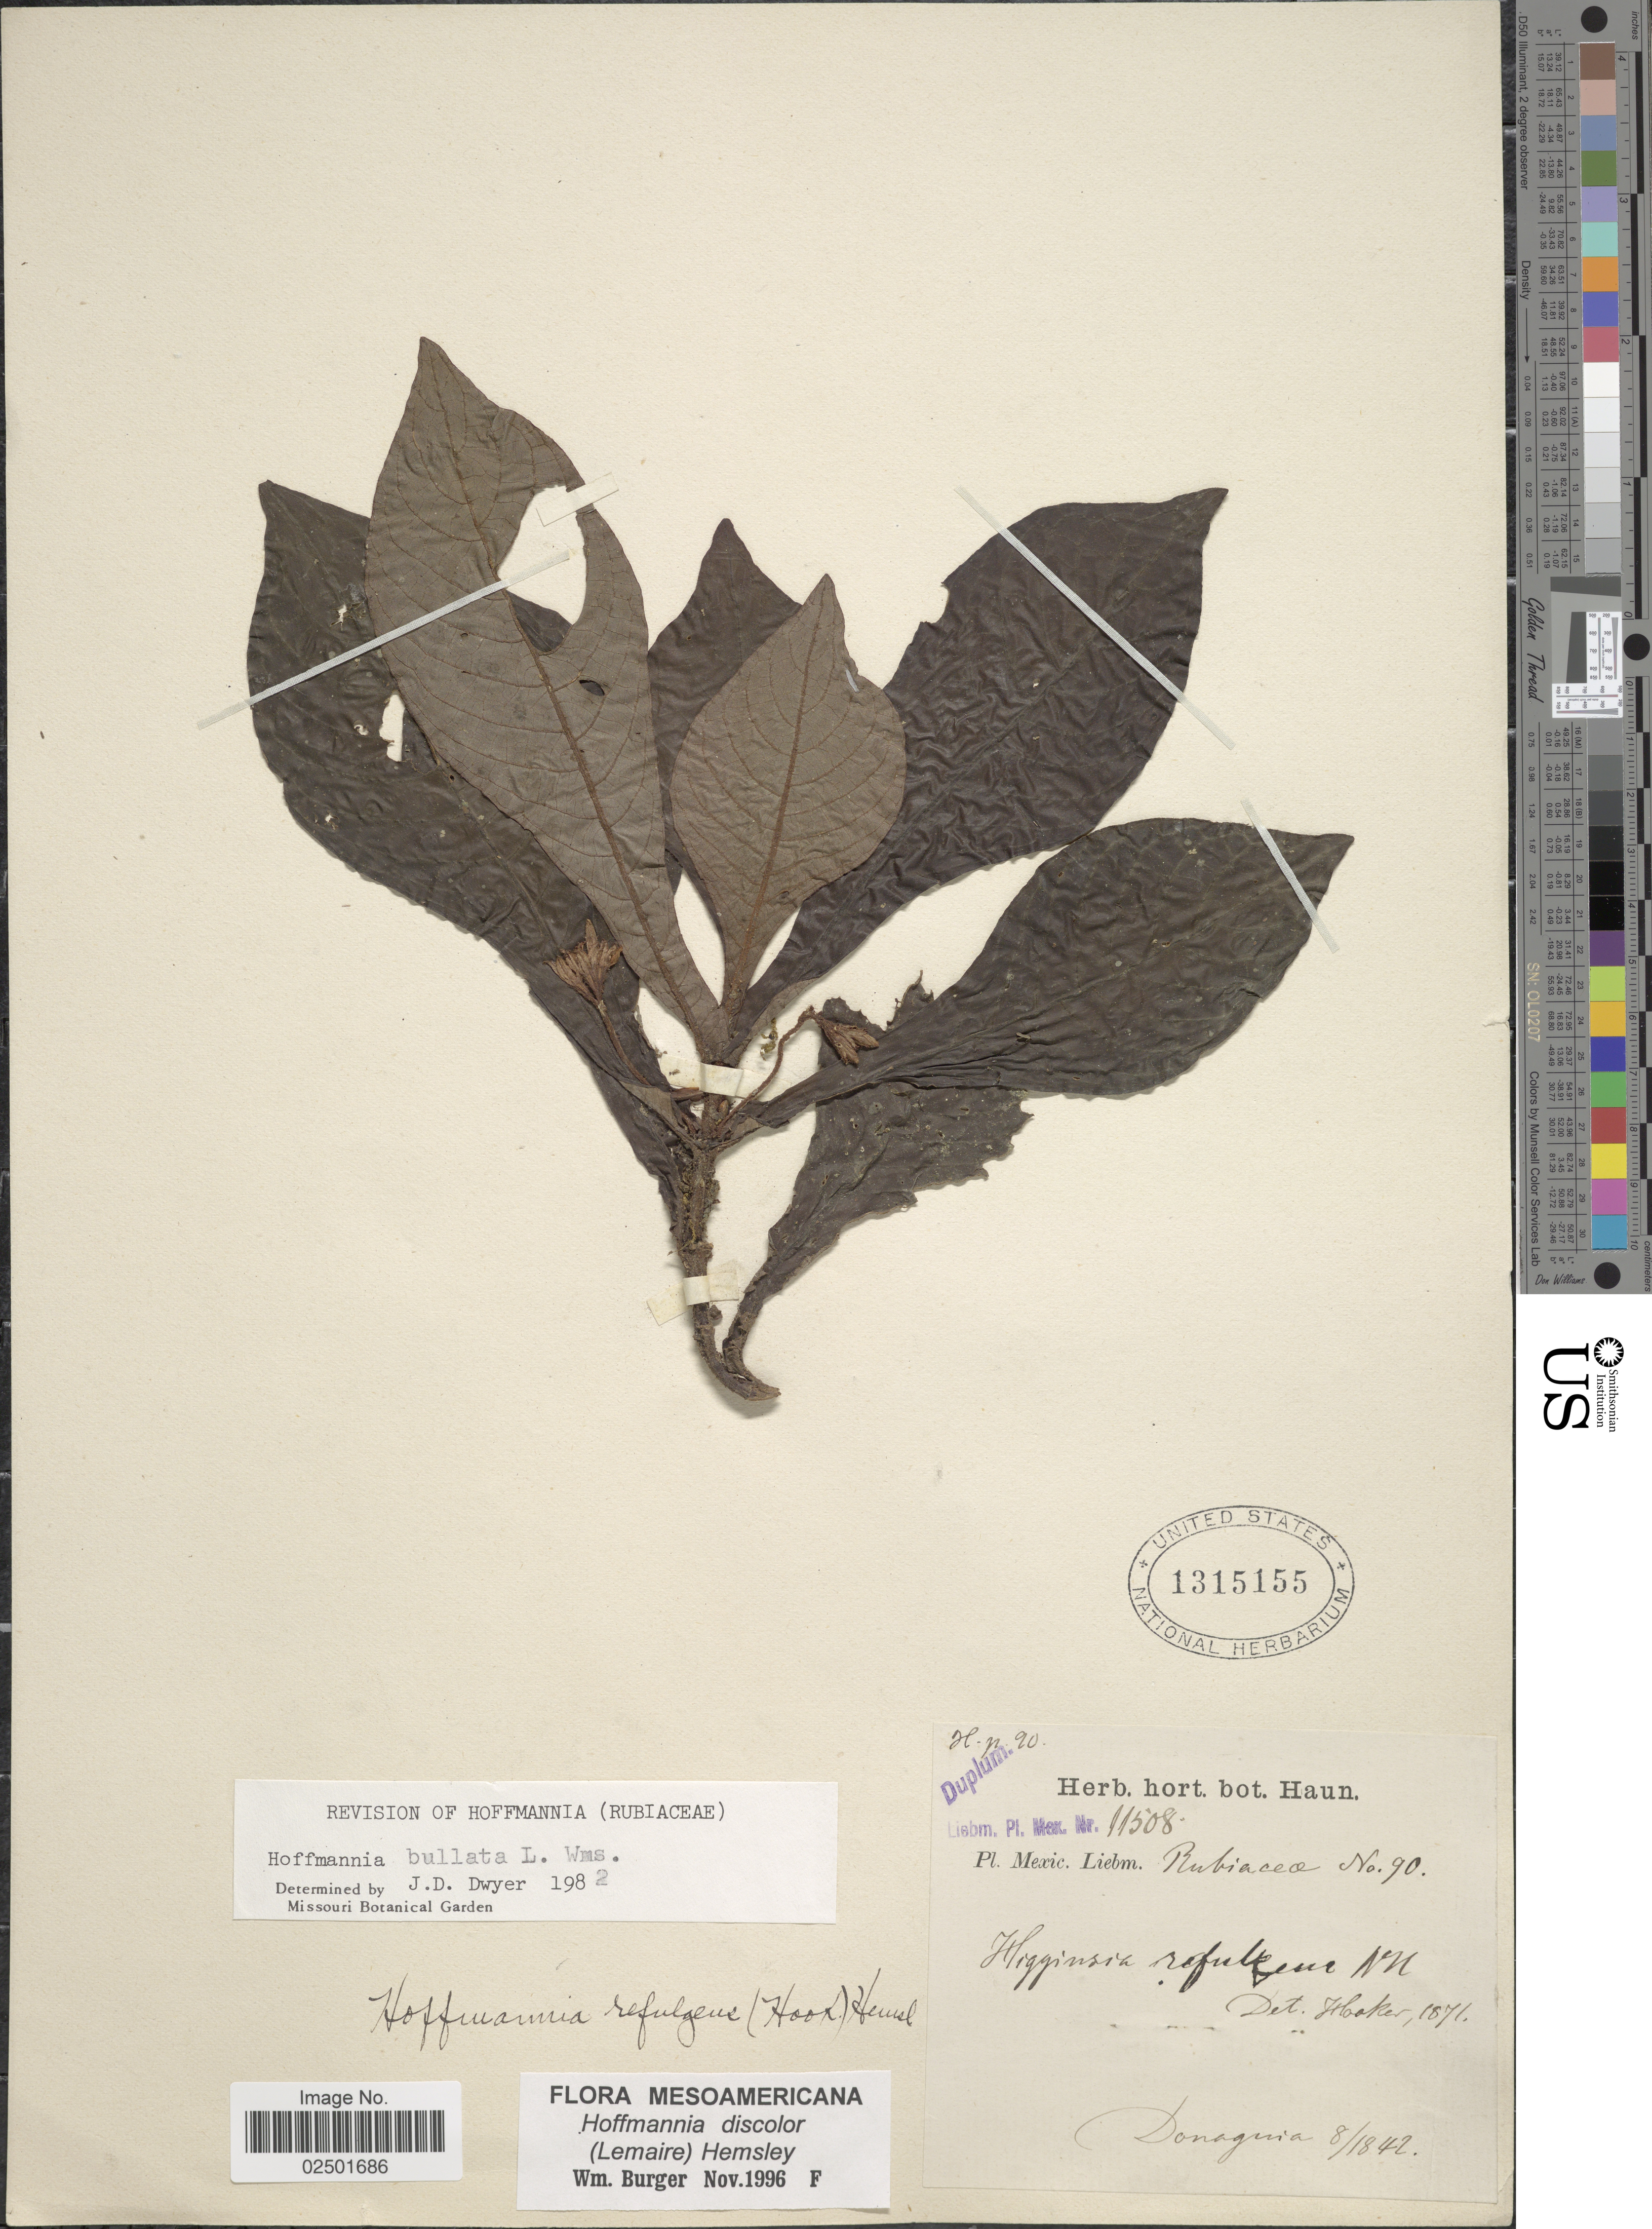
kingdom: Plantae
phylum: Tracheophyta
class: Magnoliopsida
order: Gentianales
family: Rubiaceae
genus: Hoffmannia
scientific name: Hoffmannia discolor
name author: (Lem.) Hemsl.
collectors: Liebmann, --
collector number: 11508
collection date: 1842-08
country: Mexico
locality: Donaguia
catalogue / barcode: US 1315155